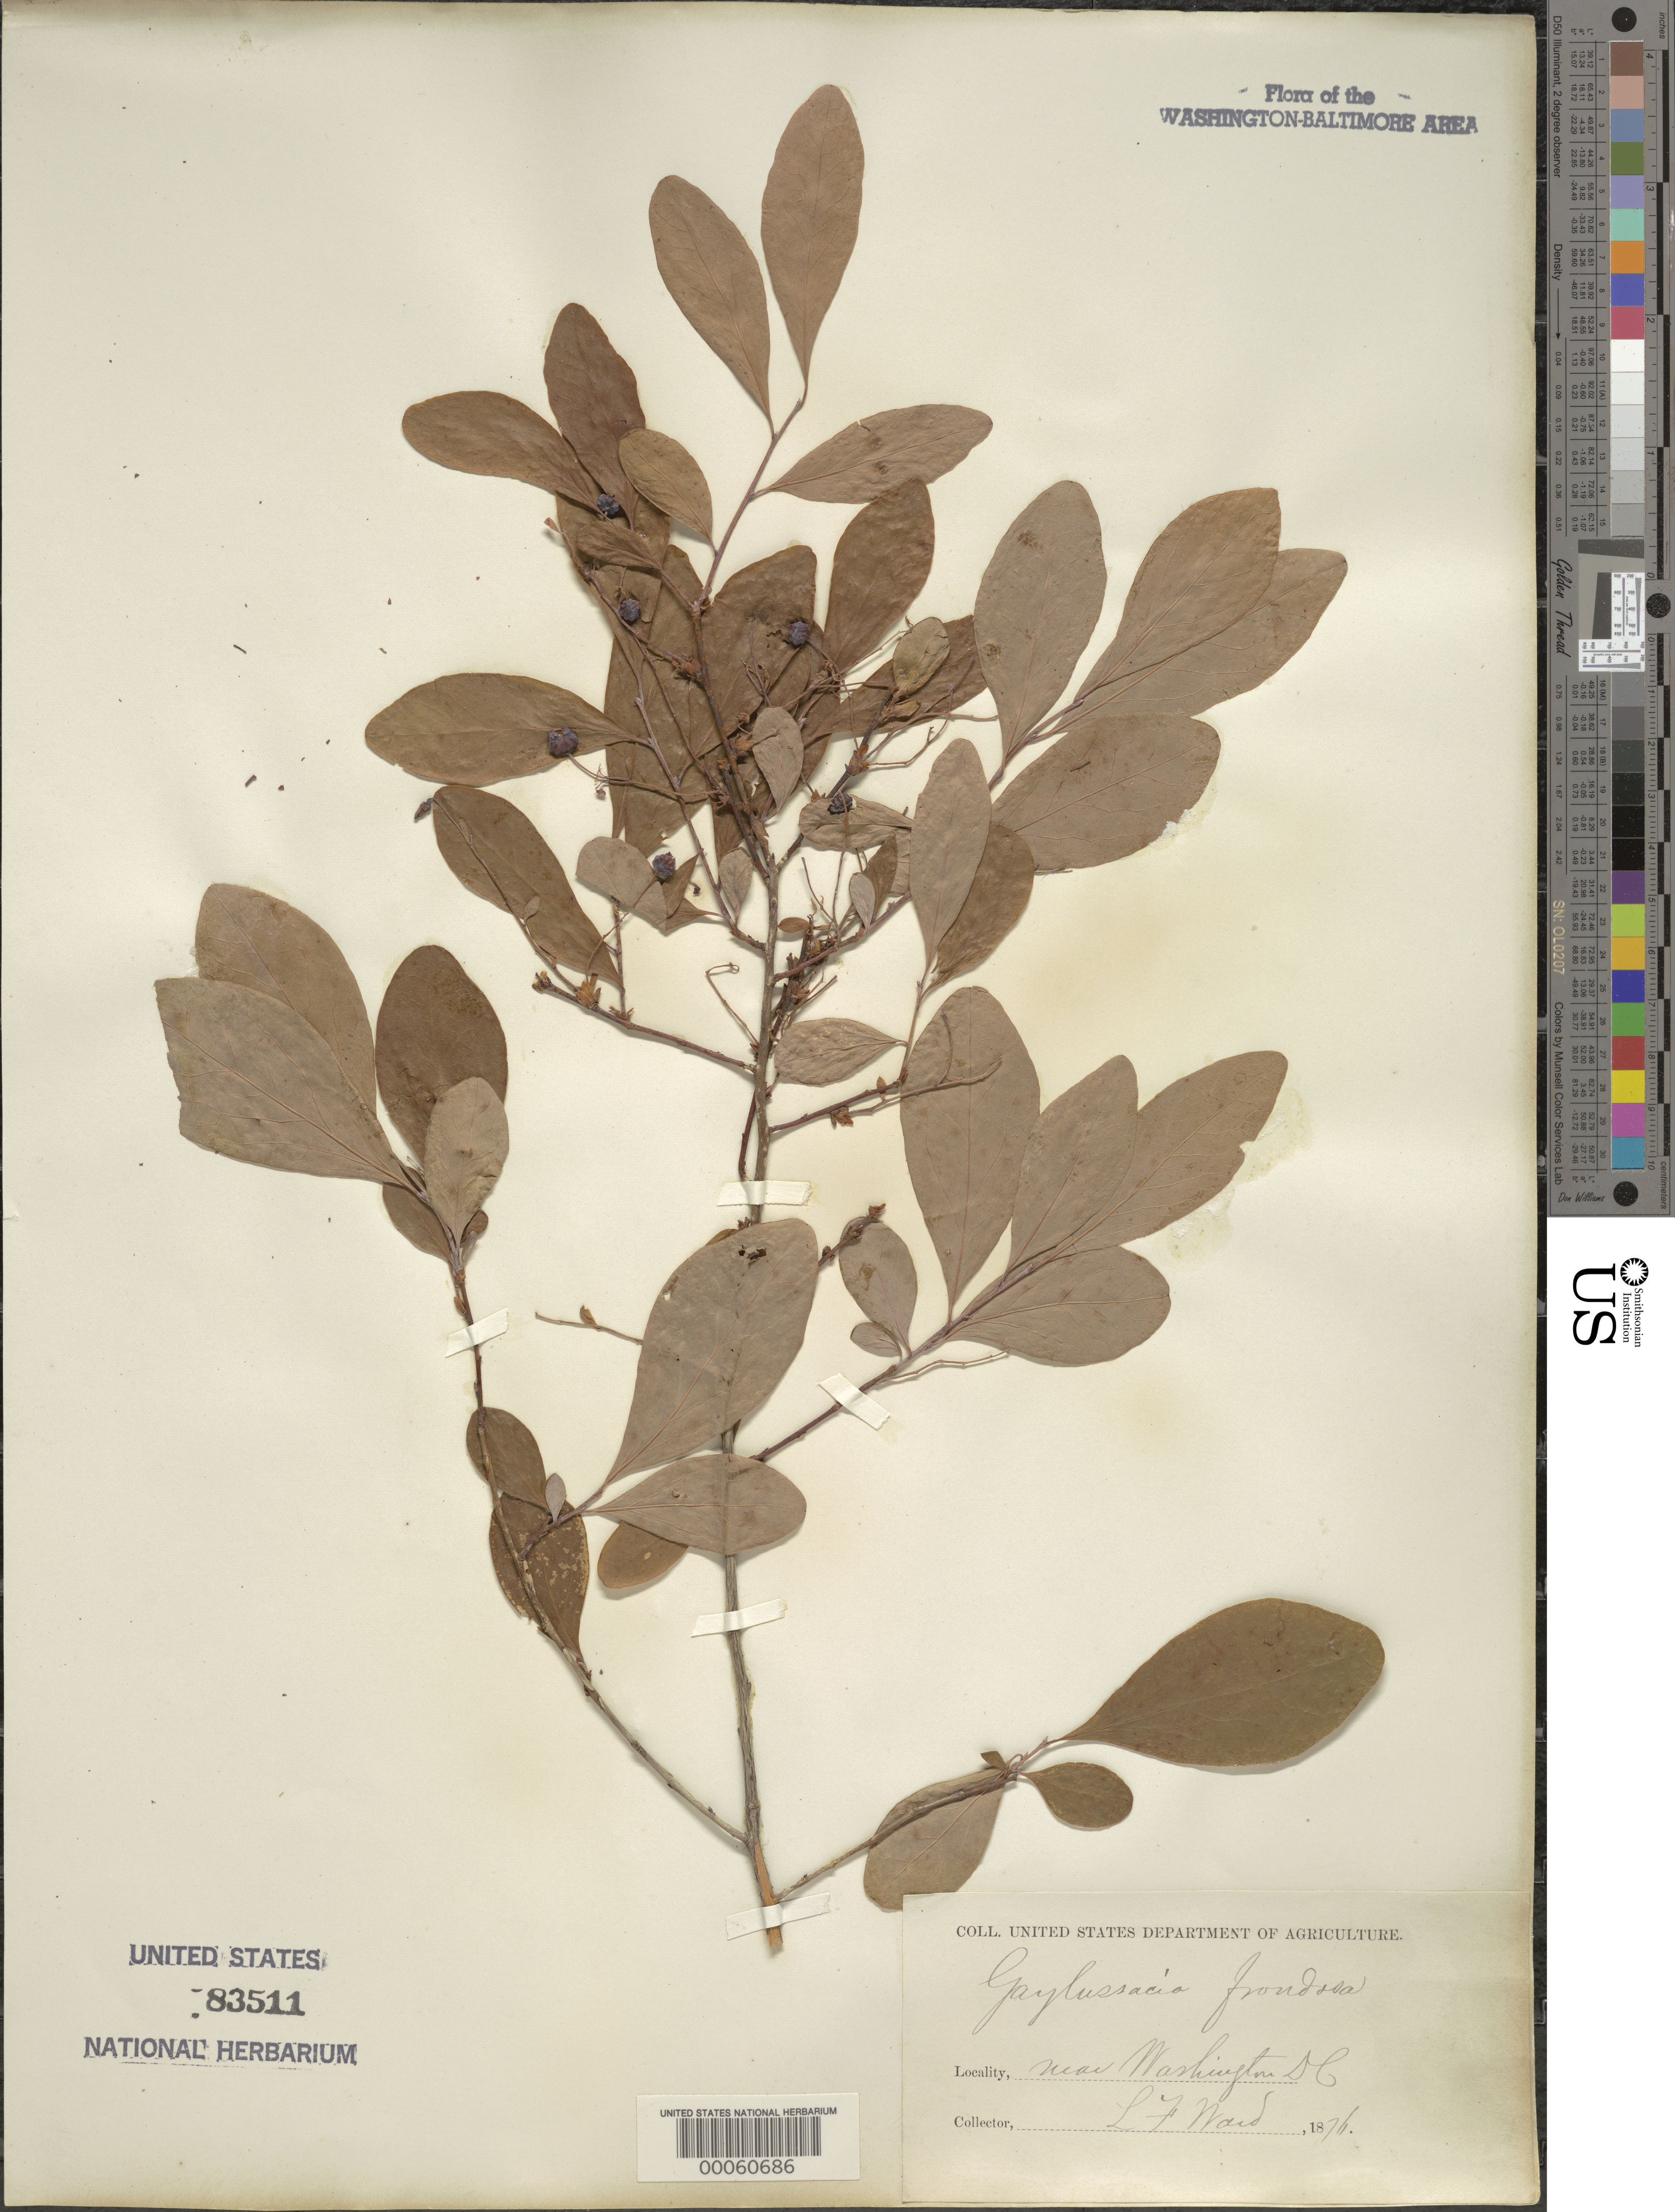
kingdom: Plantae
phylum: Tracheophyta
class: Magnoliopsida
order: Ericales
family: Ericaceae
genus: Gaylussacia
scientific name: Gaylussacia frondosa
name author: (L.) Torr. & A. Gray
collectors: L. F. Ward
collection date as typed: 1876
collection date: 1876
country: United States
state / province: District of Columbia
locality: Near Washington DC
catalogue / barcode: US 83511